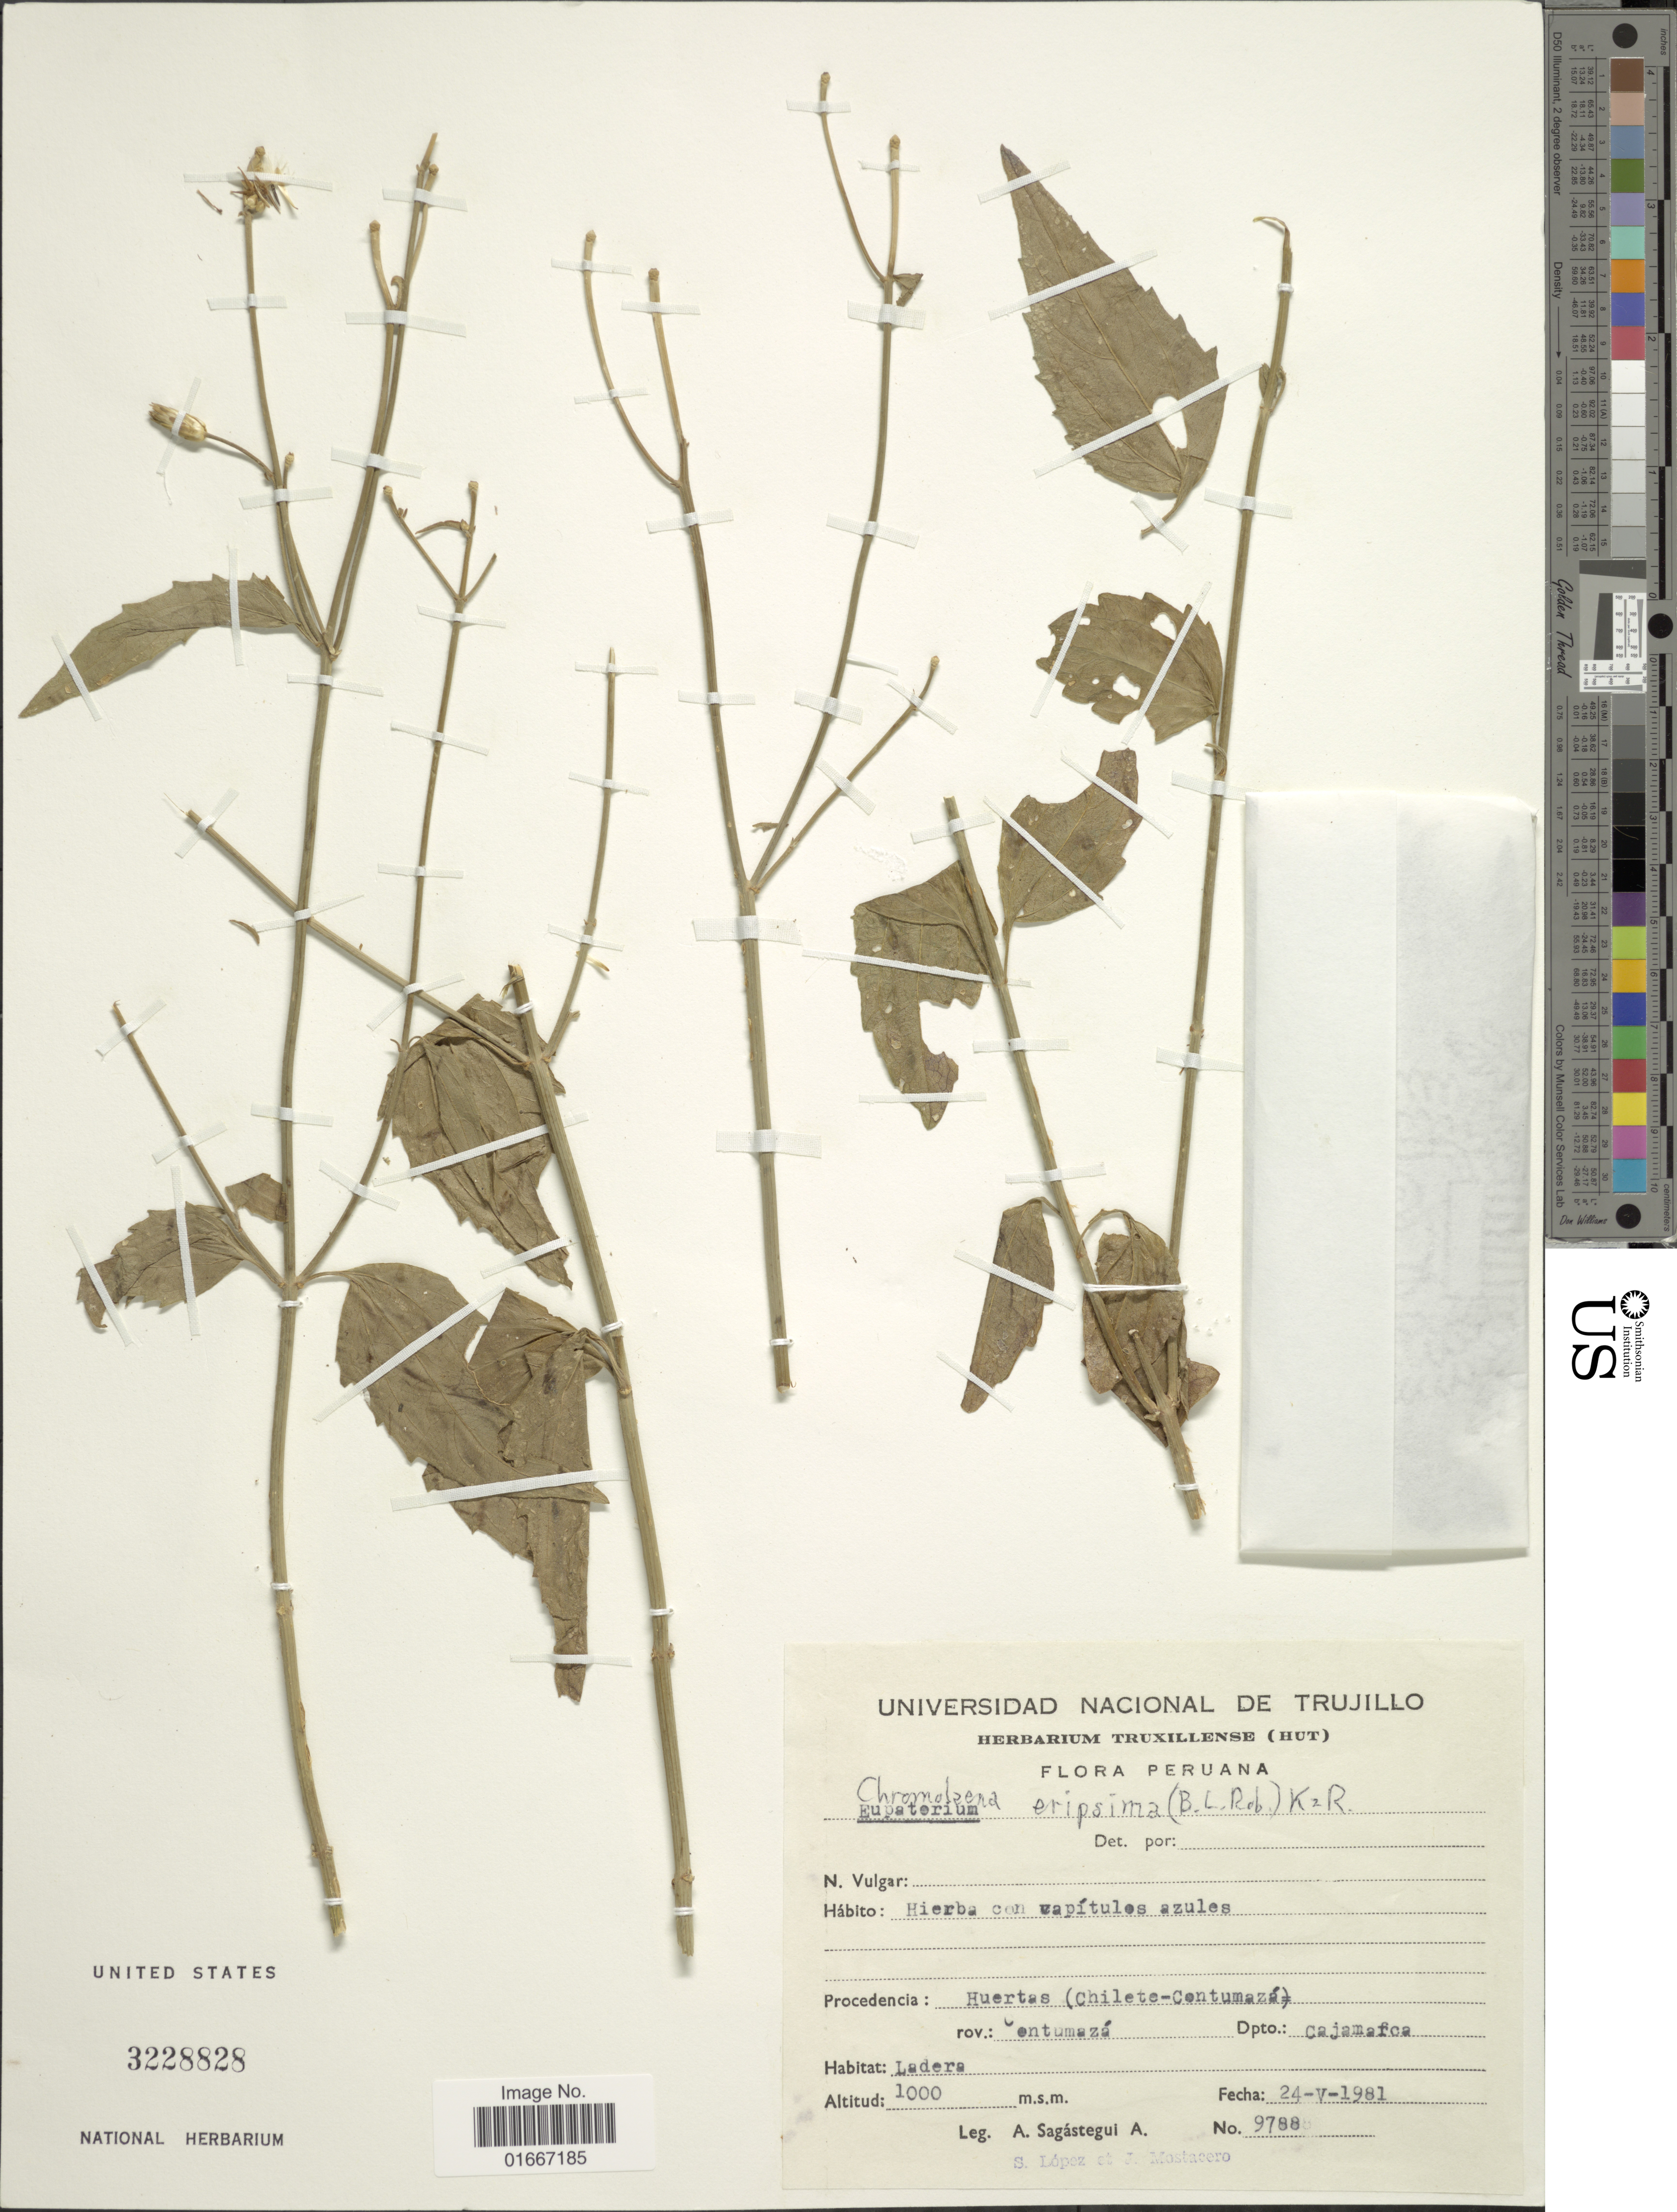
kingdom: Plantae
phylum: Tracheophyta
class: Magnoliopsida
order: Asterales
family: Asteraceae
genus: Chromolaena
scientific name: Chromolaena serratuloides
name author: (Kunth) R.M. King & H. Rob.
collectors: A. Sagástegui A., S. Lopez & J. Mostacero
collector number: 9788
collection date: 1981-05-24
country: Peru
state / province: Cajamarca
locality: Procedencia: Huertas (Chilete-Centumaza) Prov. Centumaza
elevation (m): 1000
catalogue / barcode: US 3228828